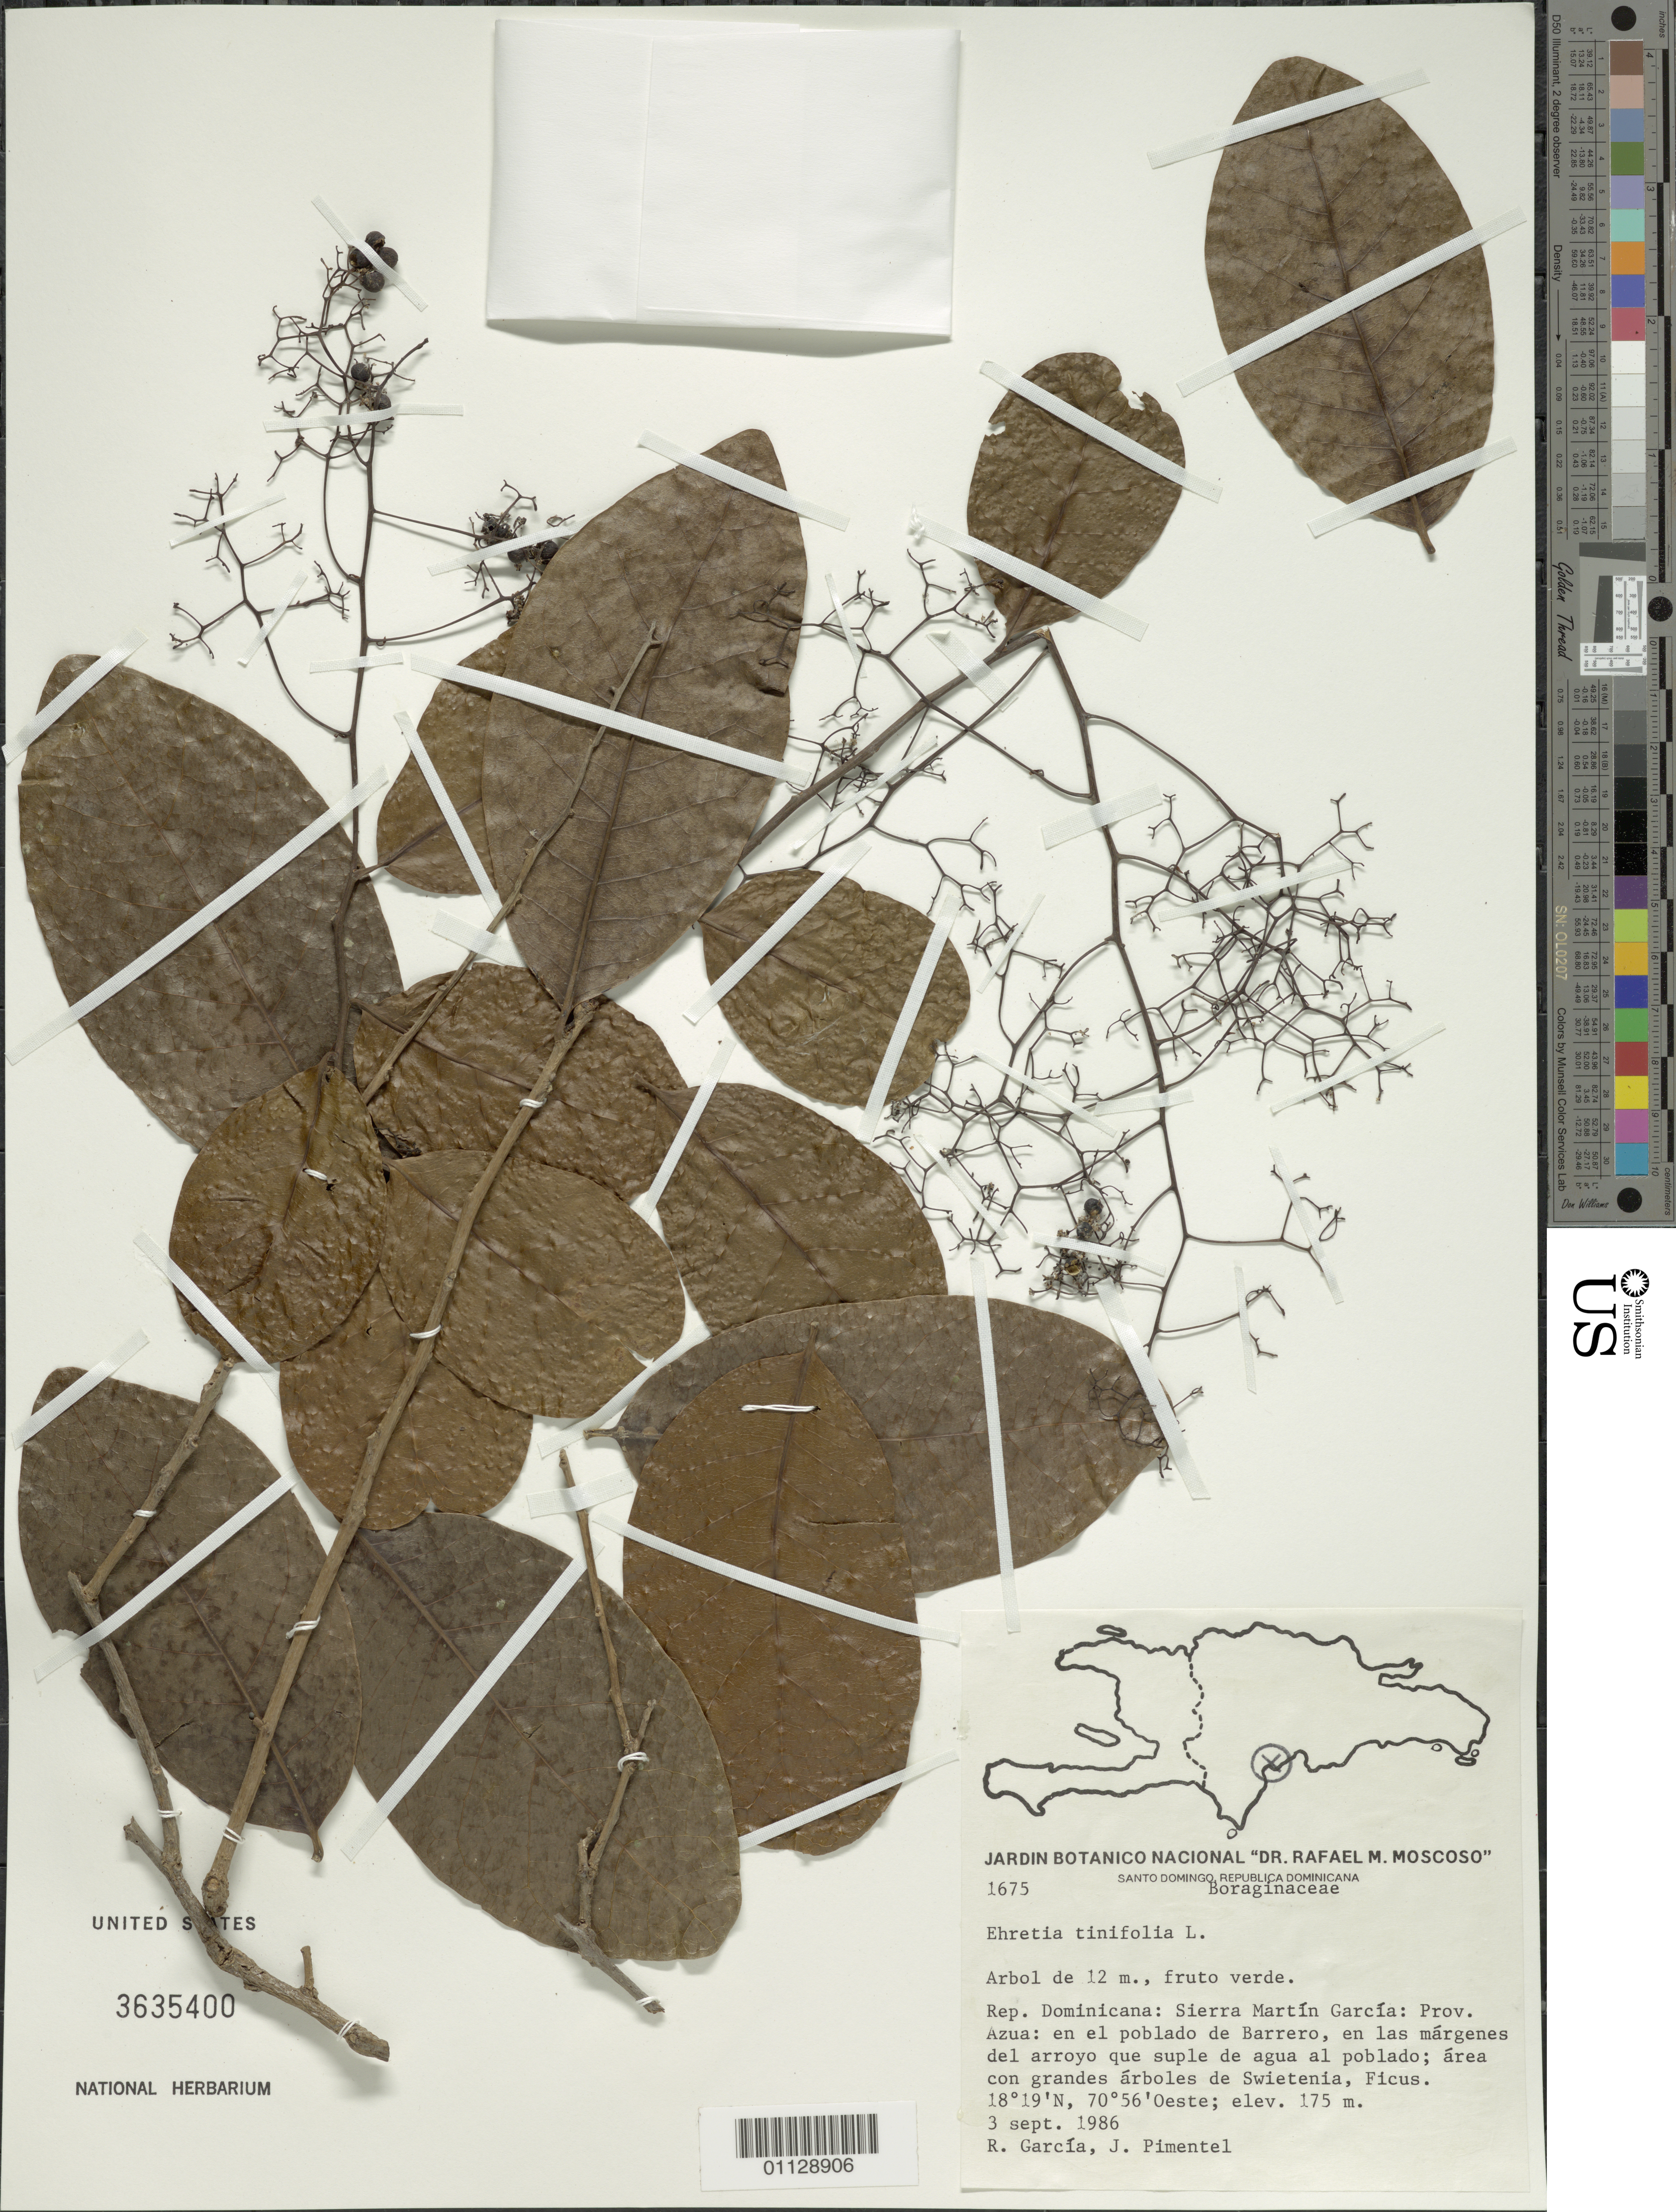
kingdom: Plantae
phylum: Tracheophyta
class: Magnoliopsida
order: Boraginales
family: Ehretiaceae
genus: Ehretia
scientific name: Ehretia spinosa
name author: Jacq.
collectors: R. G. García & J. Pimentel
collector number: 1675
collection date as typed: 03 Sep 1986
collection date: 1986-09-03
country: Dominican Republic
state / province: Azua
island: Hispaniola I.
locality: En el poblado de Barrero, en las margenes del arroyo que suple de aqua al poblado; area con grandes arboles de Swietenia, Ficus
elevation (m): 175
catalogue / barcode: US 3635400